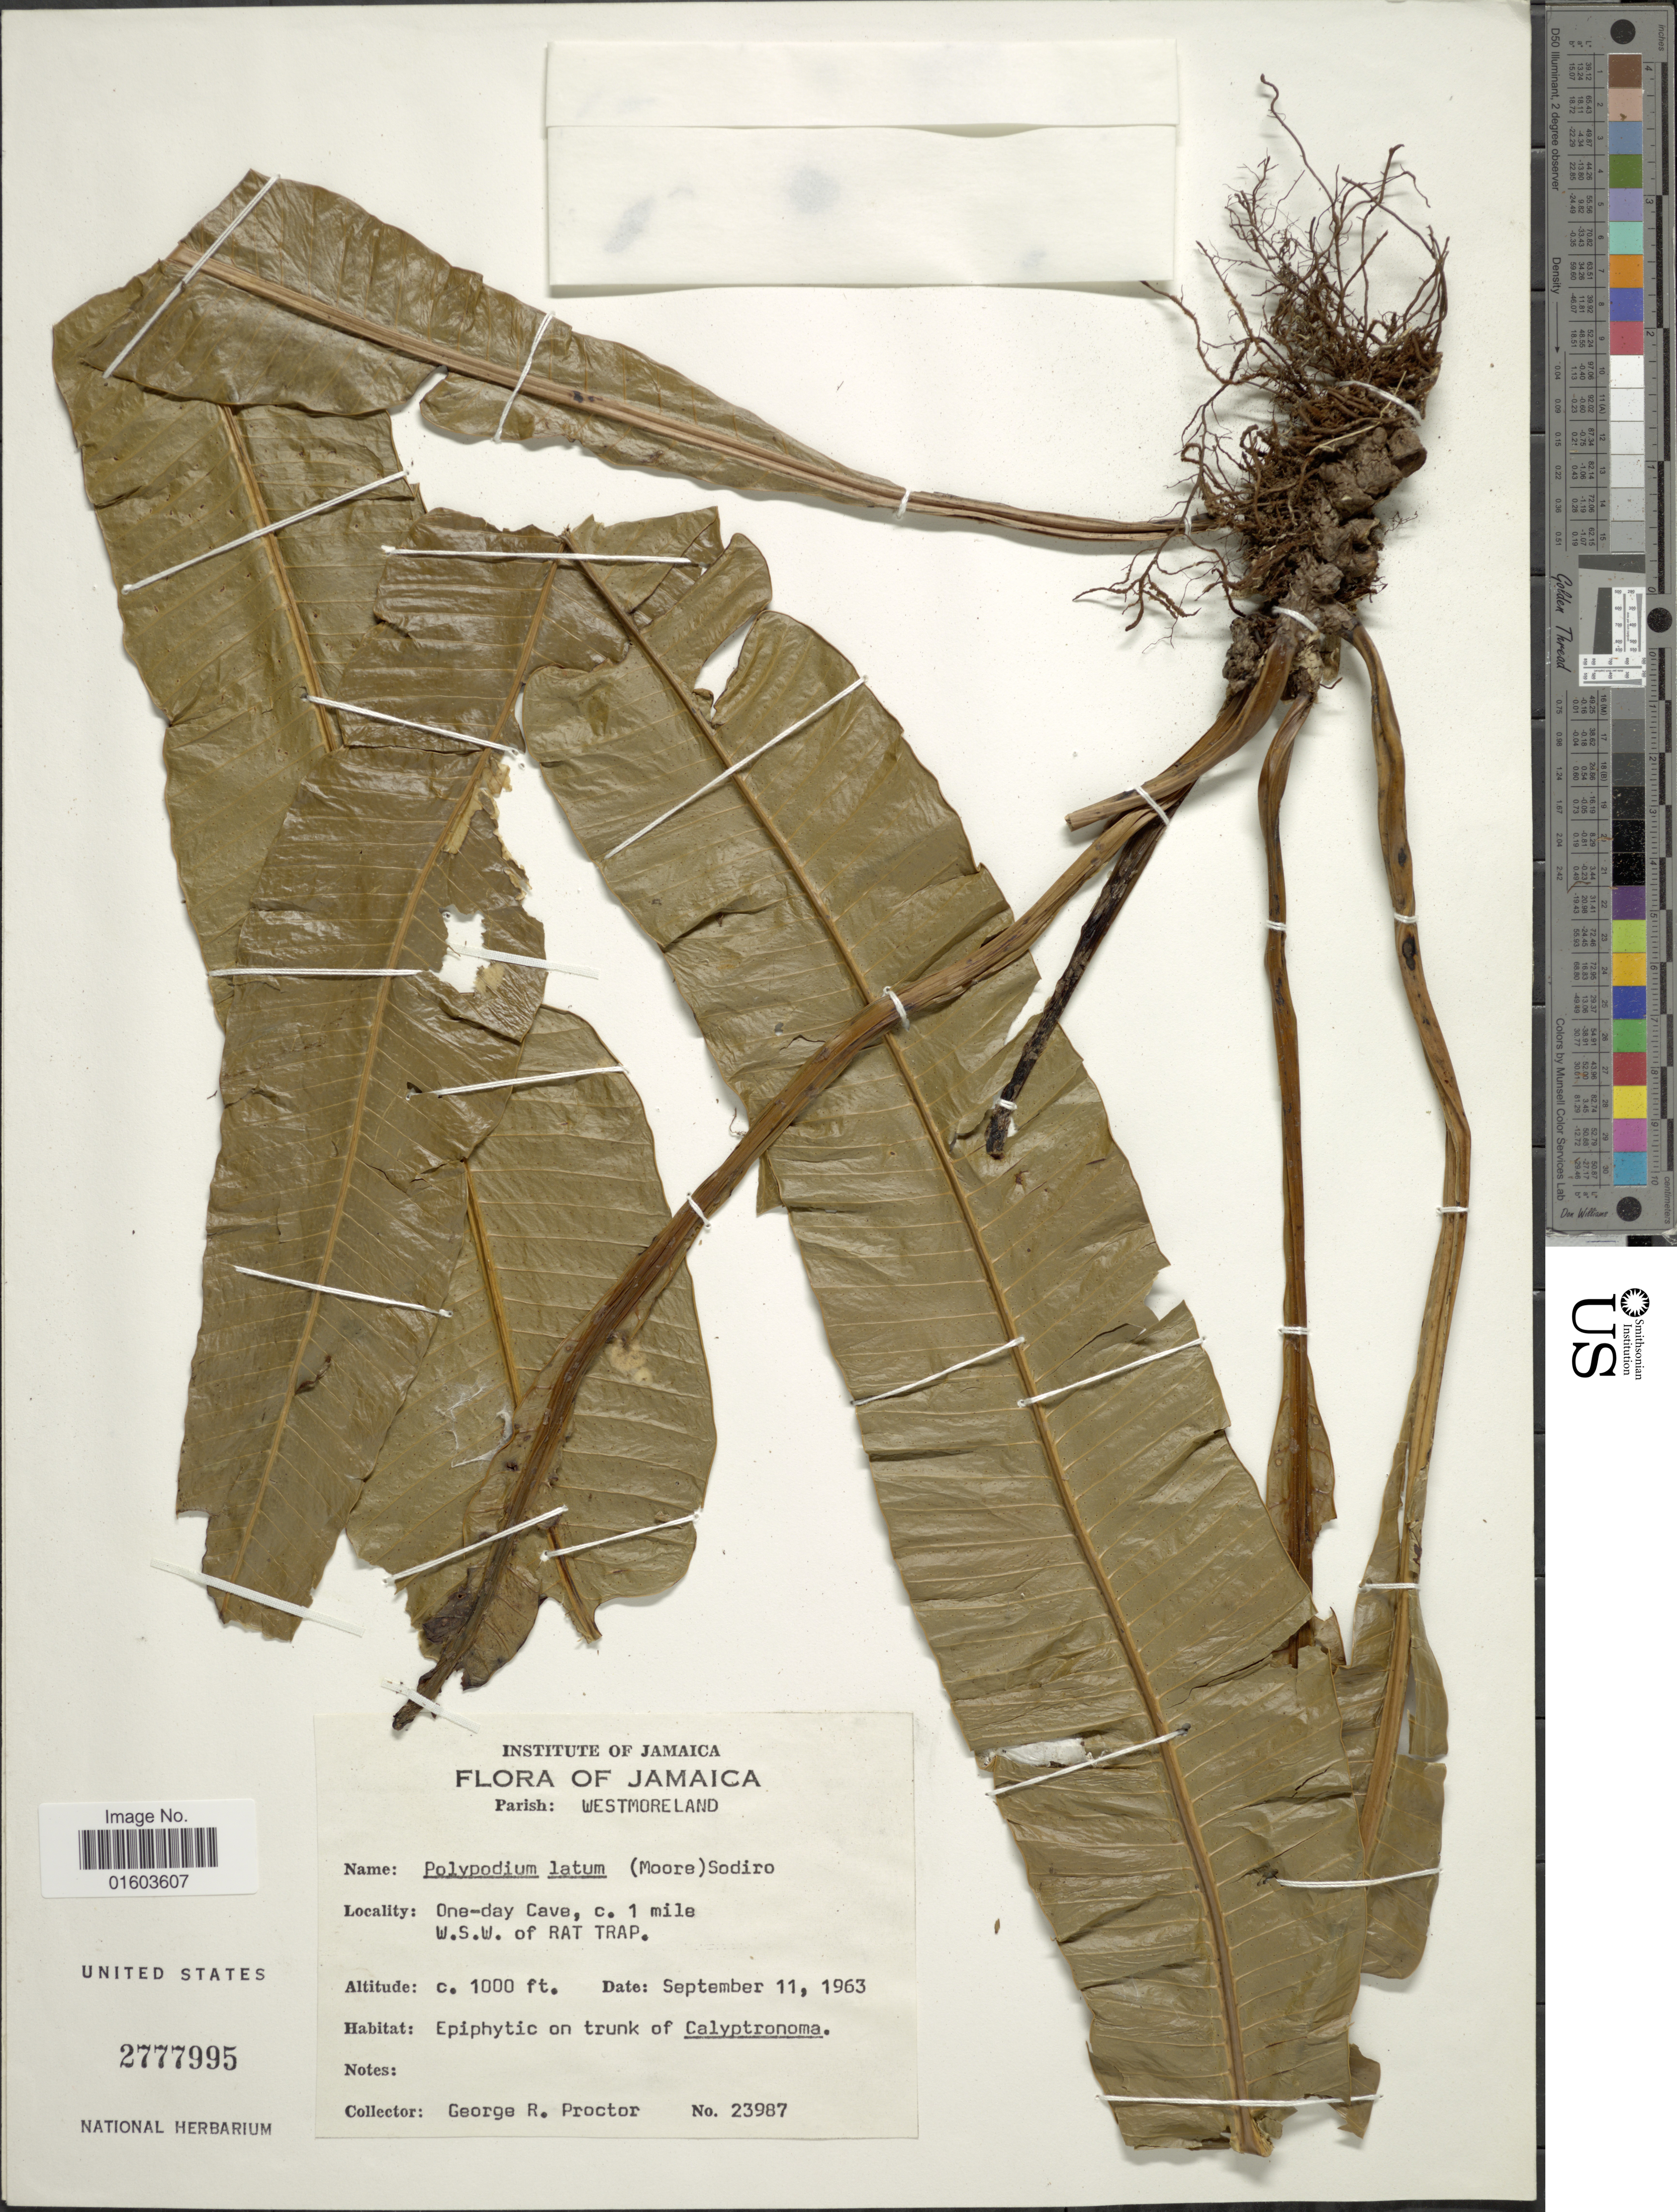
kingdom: Plantae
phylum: Tracheophyta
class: Polypodiopsida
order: Polypodiales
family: Polypodiaceae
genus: Campyloneurum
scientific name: Campyloneurum latum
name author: T. Moore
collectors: G. R. Proctor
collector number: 23987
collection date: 1963-09-11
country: Jamaica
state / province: Westmoreland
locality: Parish: Westmoreland, One-day Cave, 1 mile W.S.W. of Rat Trap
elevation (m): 305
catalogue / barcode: US 2777995